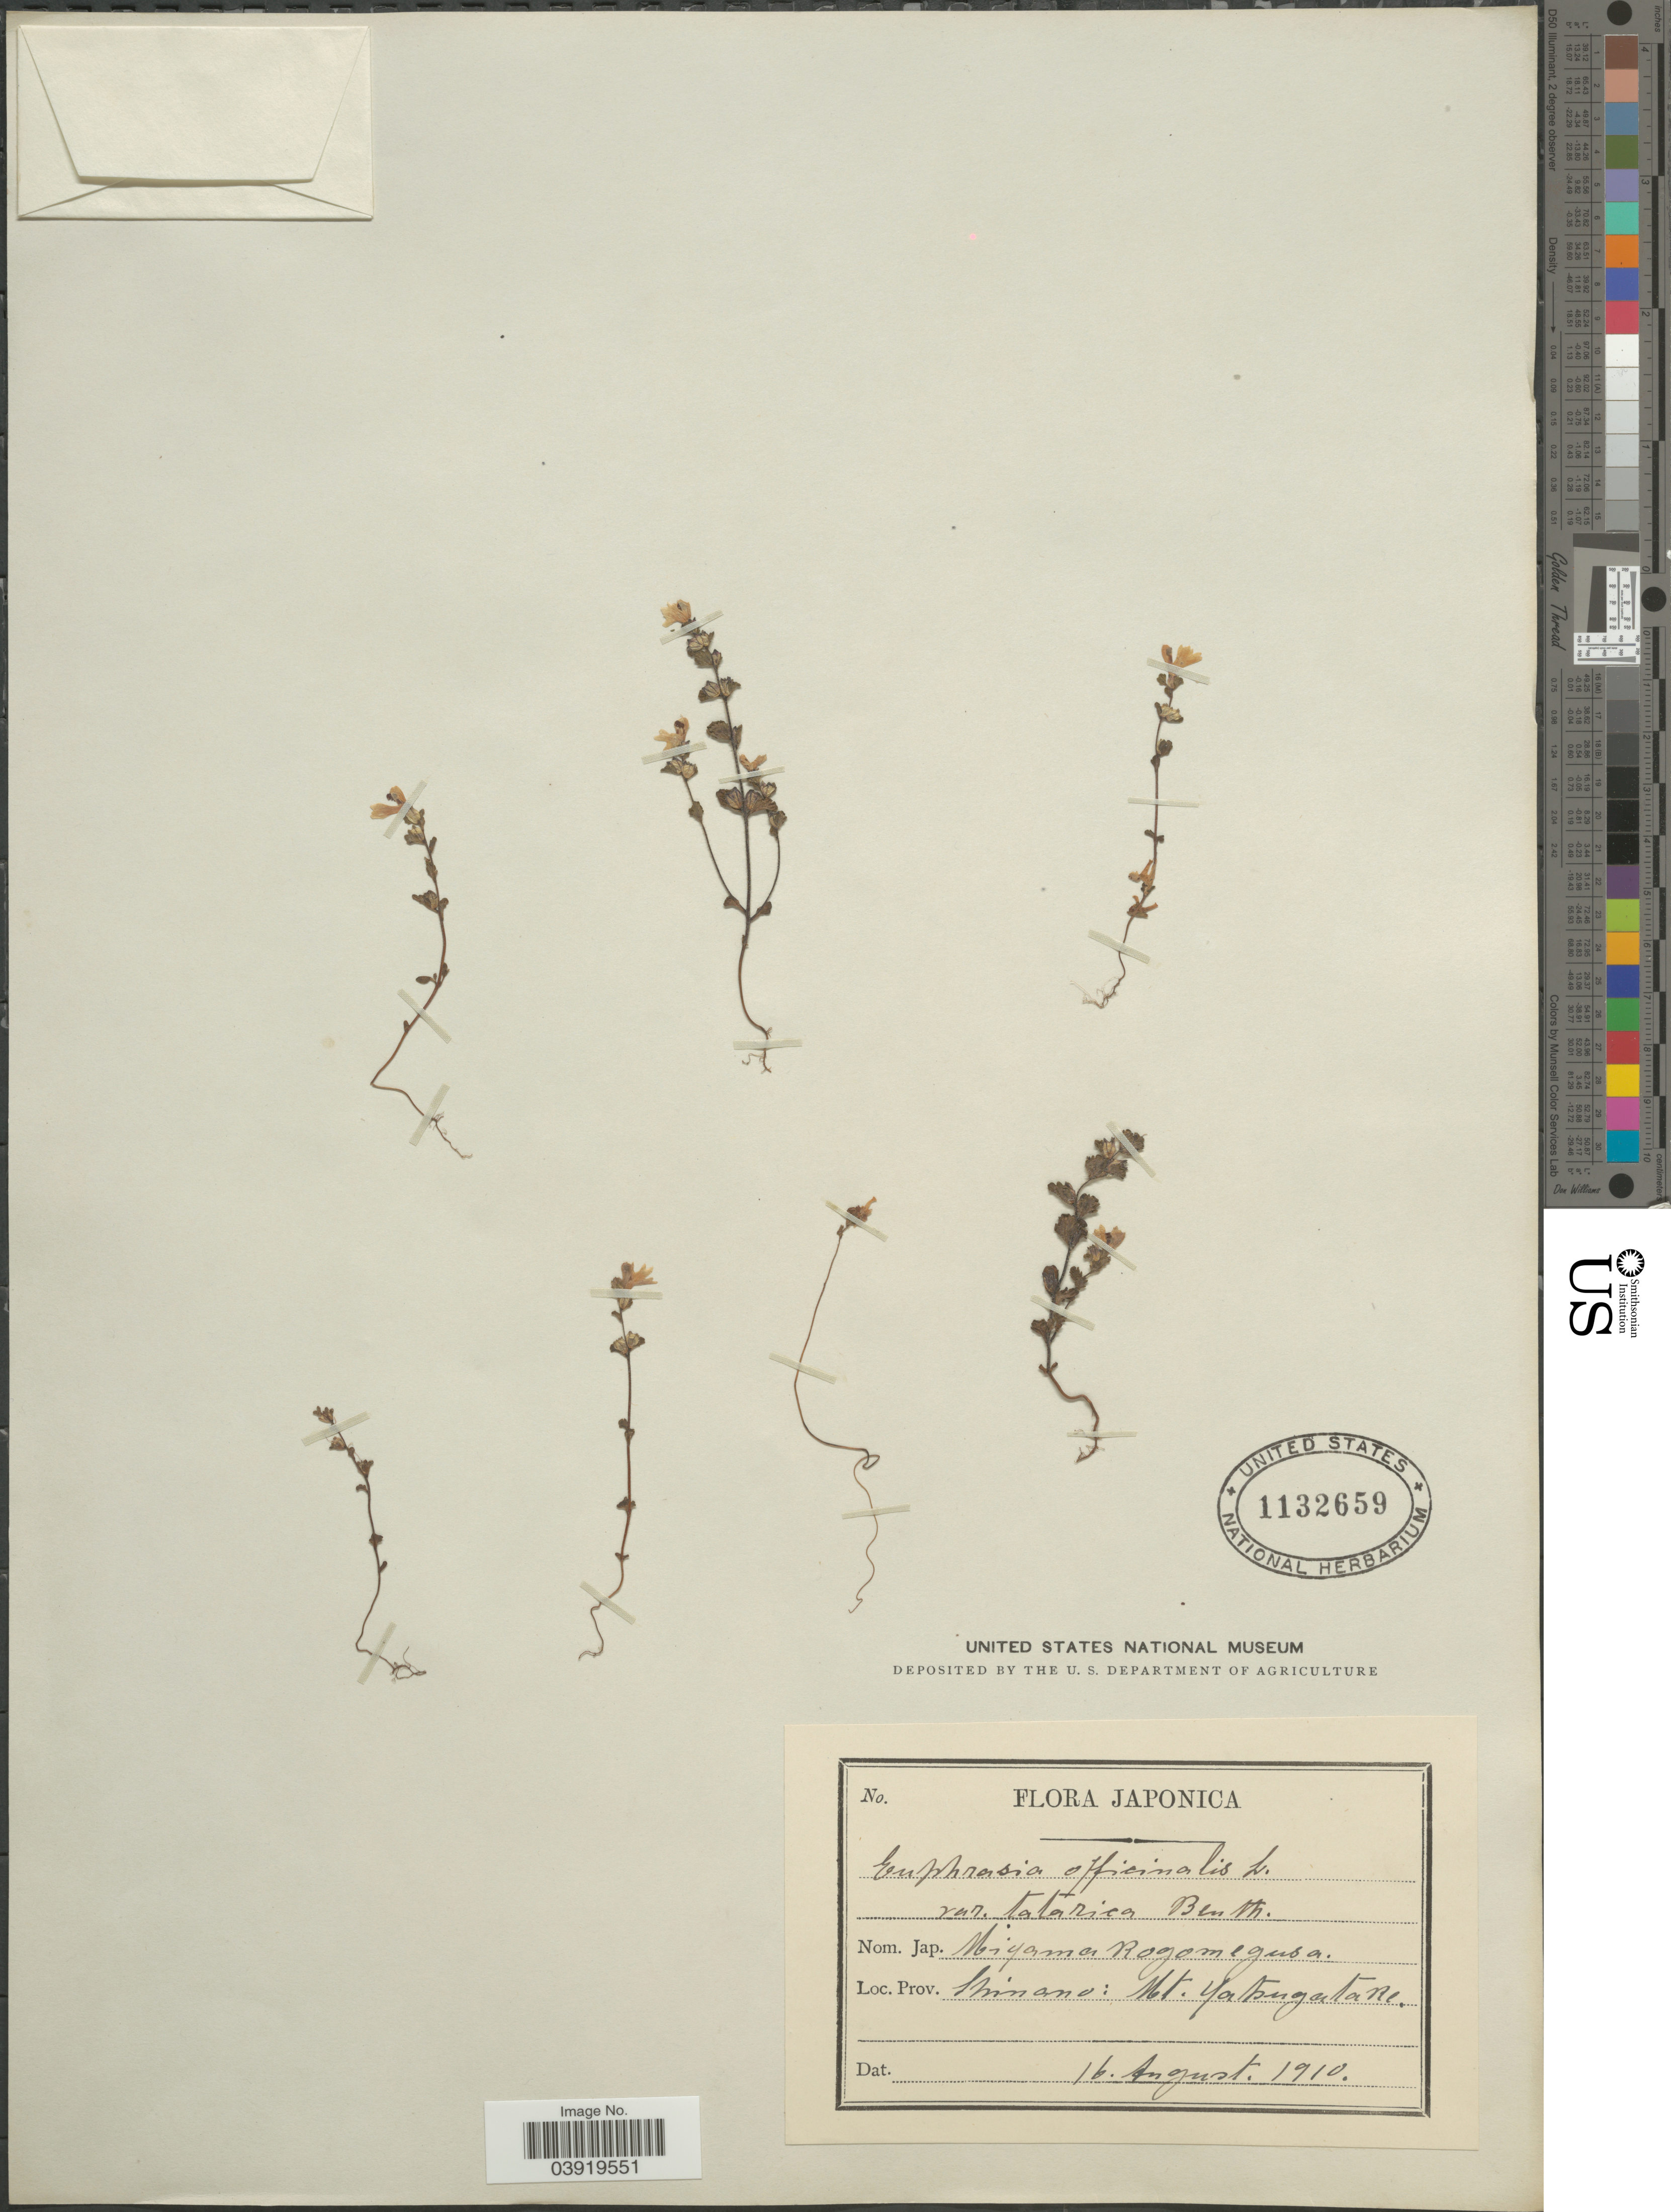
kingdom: Plantae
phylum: Tracheophyta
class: Magnoliopsida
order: Lamiales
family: Orobanchaceae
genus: Euphrasia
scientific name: Euphrasia officinalis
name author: L.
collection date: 1910-08-16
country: Japan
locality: Shinano: Mt. Yakugataki.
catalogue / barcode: US 1132659